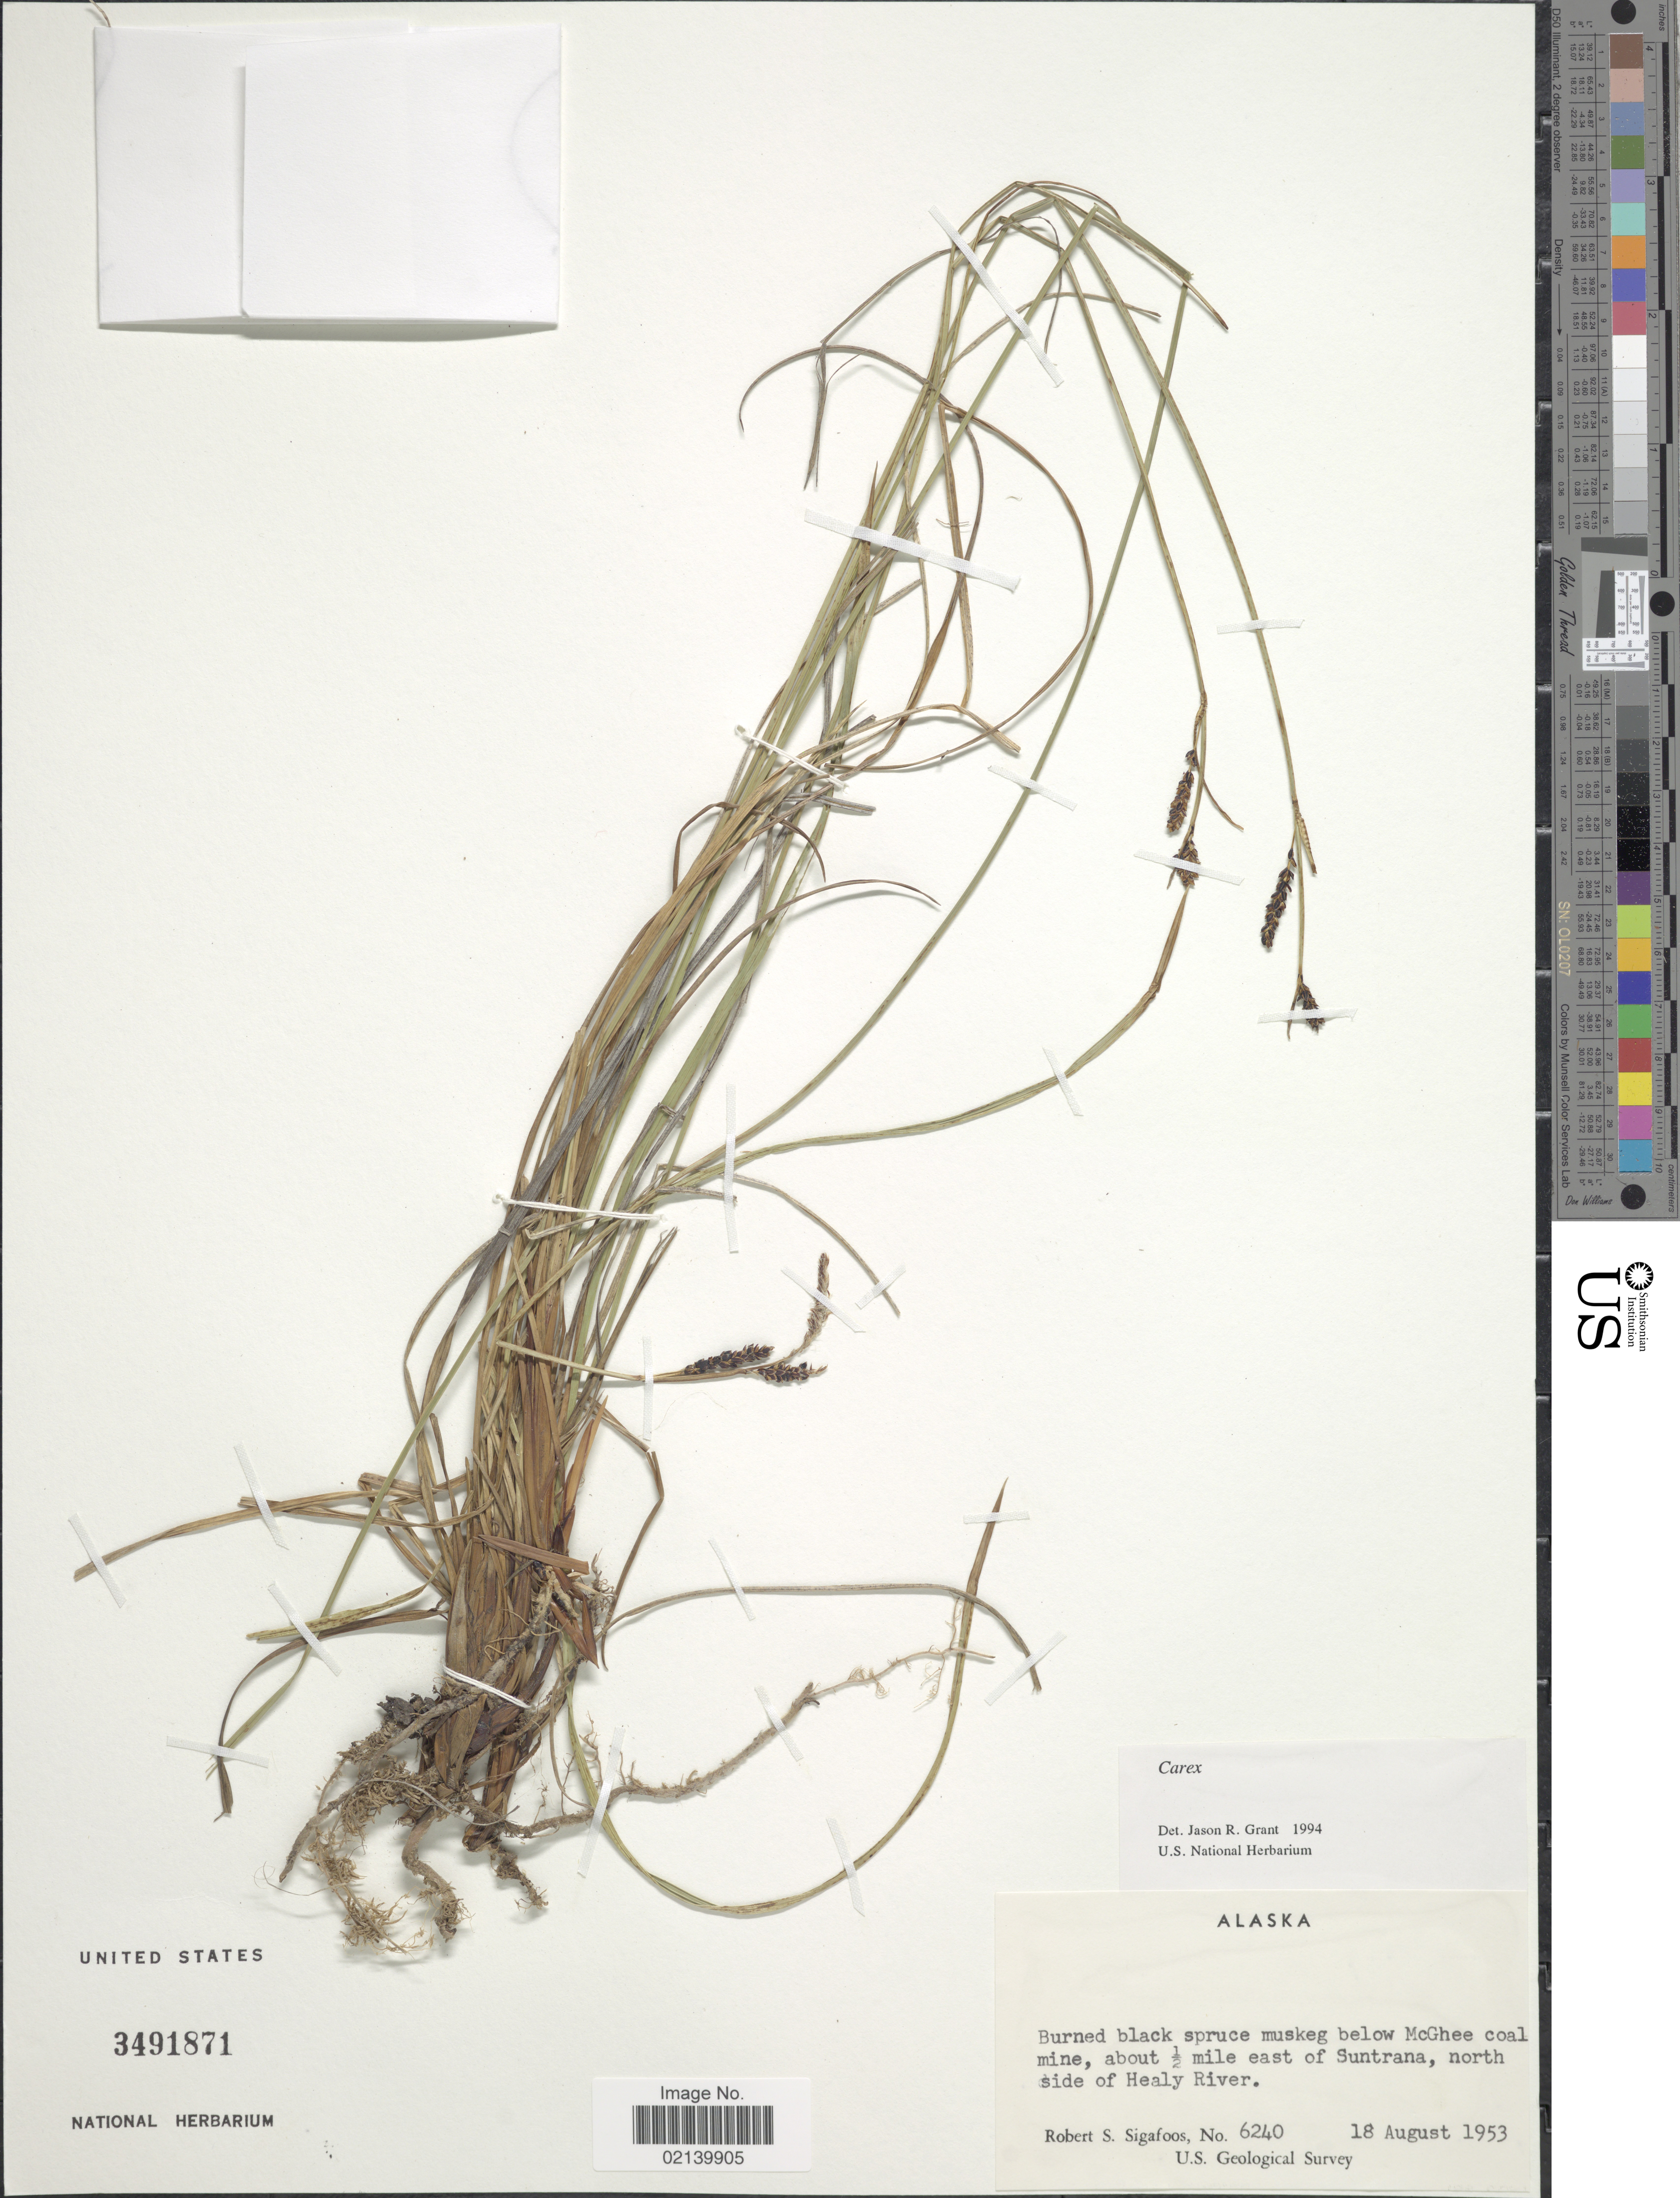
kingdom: Plantae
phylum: Tracheophyta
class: Liliopsida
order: Poales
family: Cyperaceae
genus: Carex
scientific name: Carex sp.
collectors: R. Sigafoos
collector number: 6240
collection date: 1953-08-18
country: United States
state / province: Alaska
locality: Alaska, Burned black spruce muskeg below McGhee coal mine, about ½ mile east of Suntrana, North of Side of Heally River.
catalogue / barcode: US 3491871